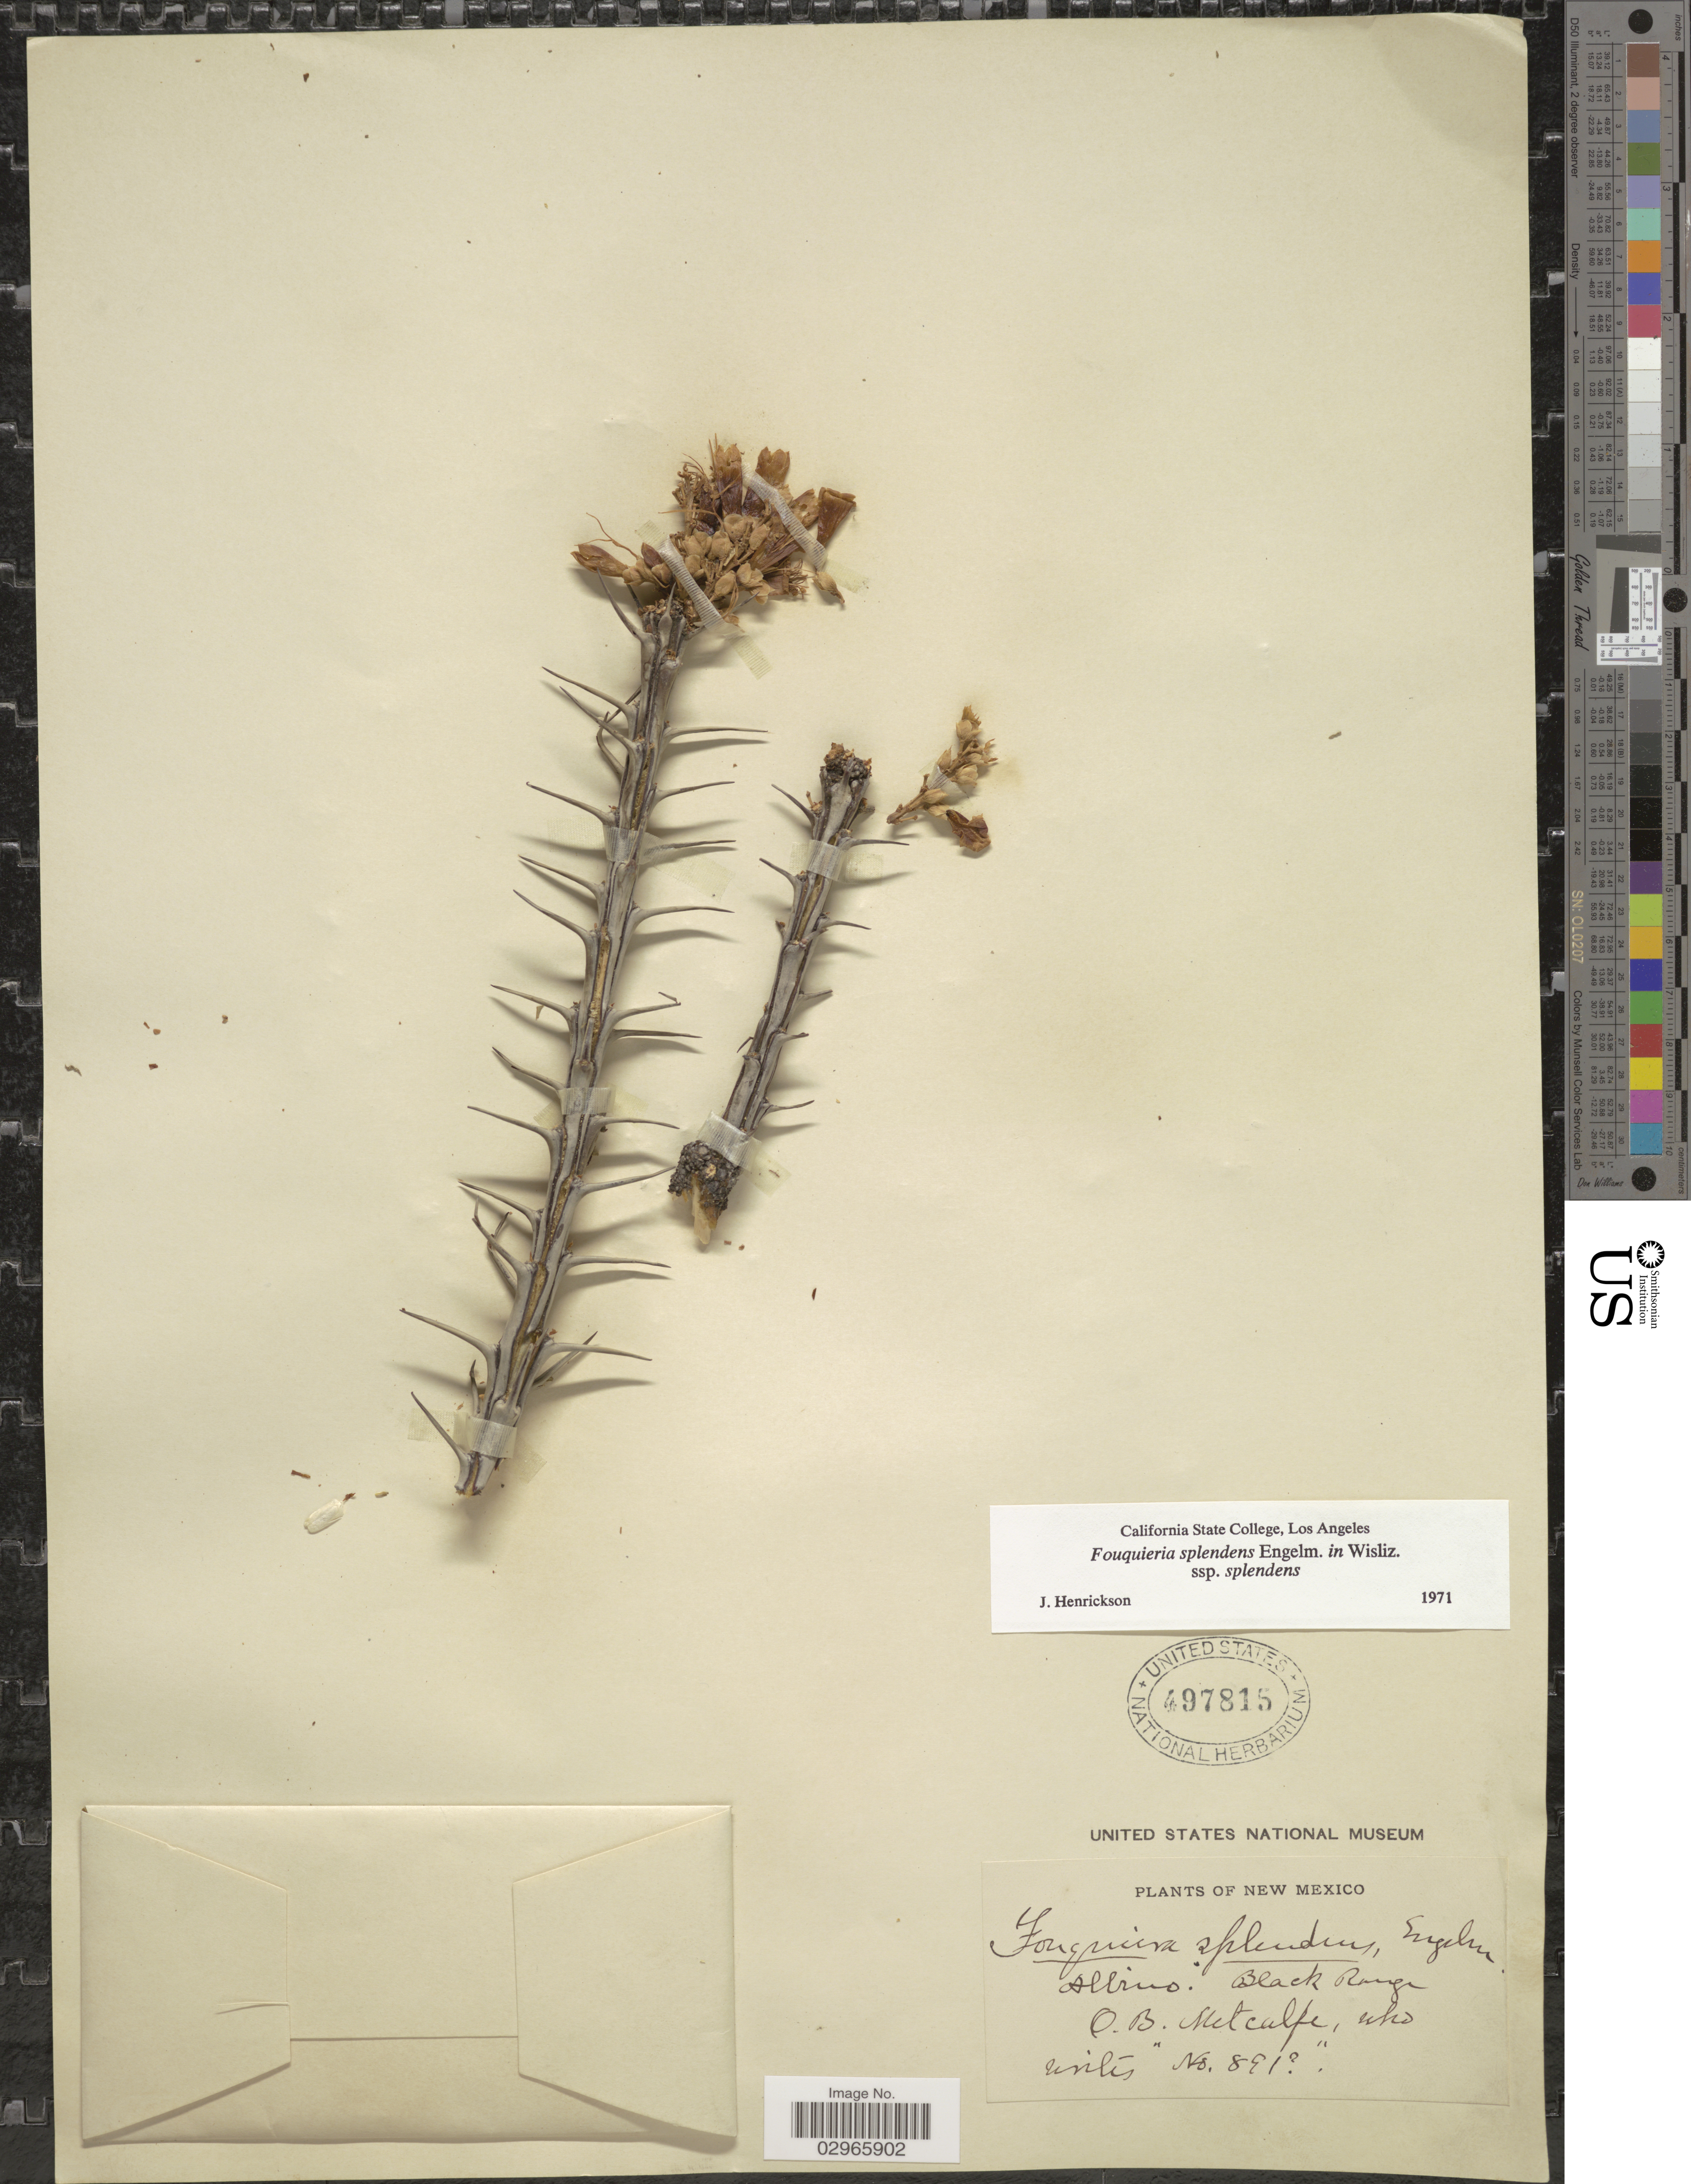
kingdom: Plantae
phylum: Tracheophyta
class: Magnoliopsida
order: Ericales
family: Fouquieriaceae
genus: Fouquieria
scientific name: Fouquieria splendens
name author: Engelm.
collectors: O. B. Metcalfe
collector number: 891?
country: United States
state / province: New Mexico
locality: Albino. Black Range.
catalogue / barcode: US 497815